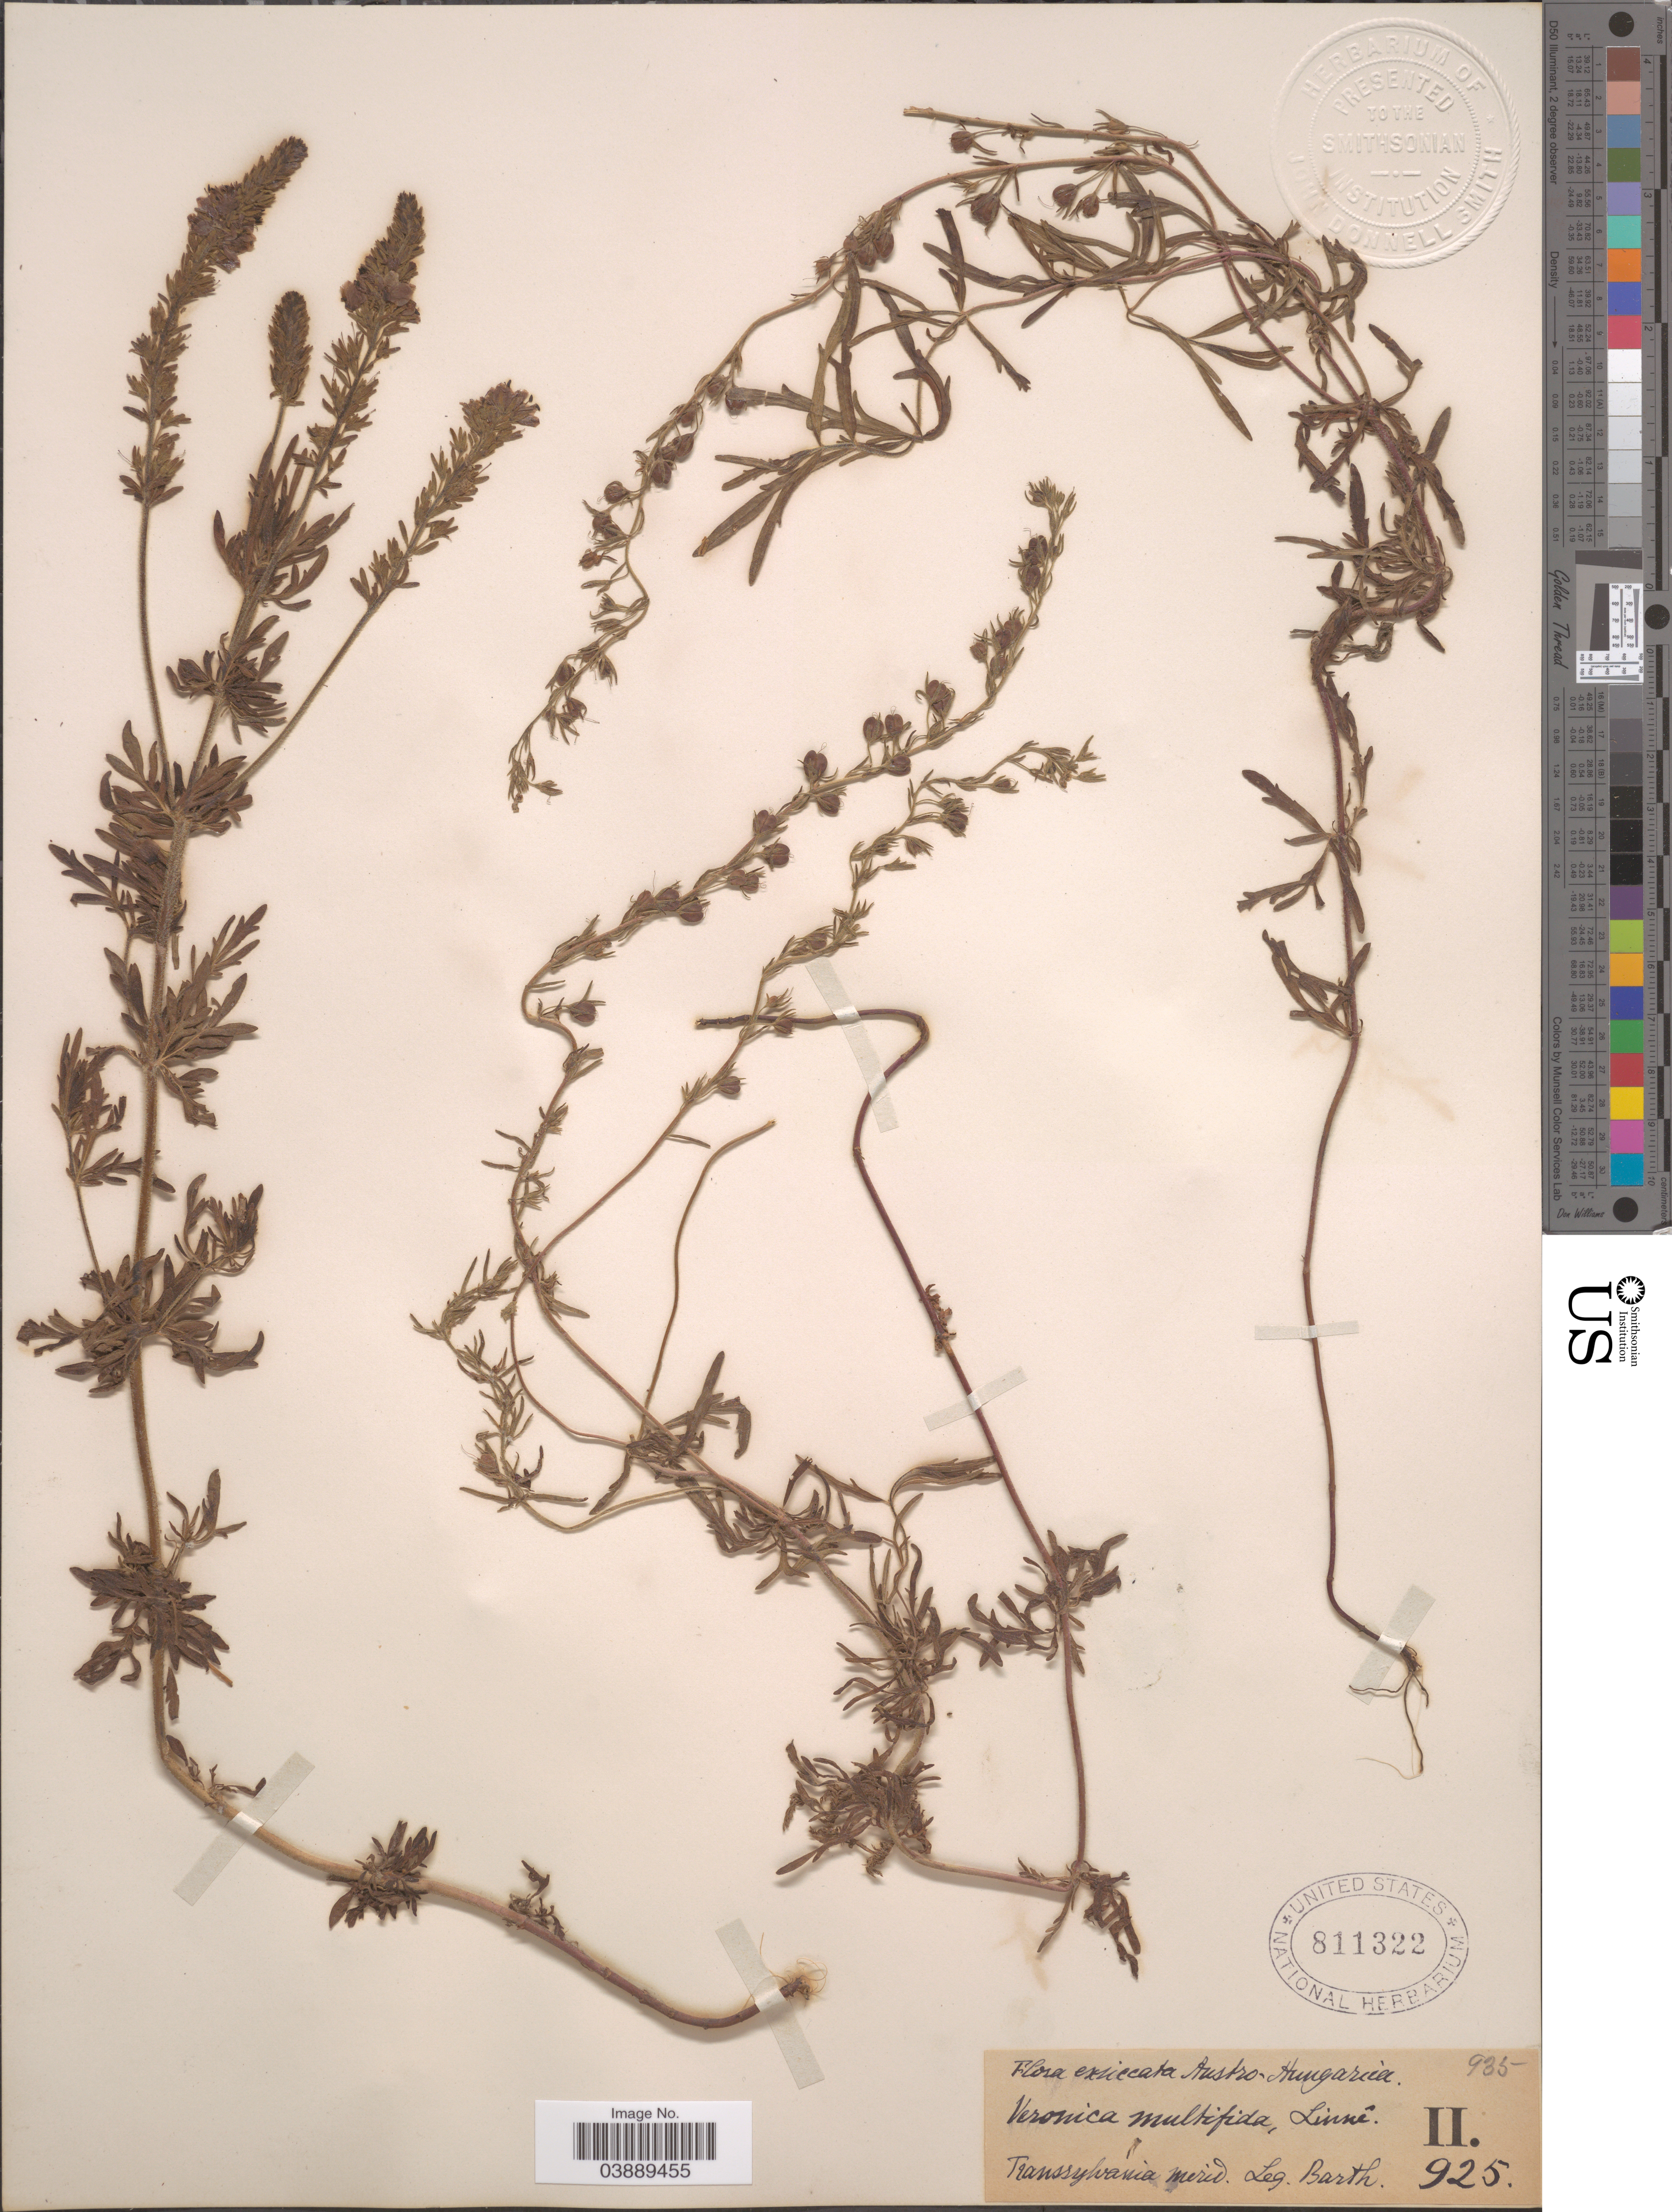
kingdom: Plantae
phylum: Tracheophyta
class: Magnoliopsida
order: Lamiales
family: Plantaginaceae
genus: Veronica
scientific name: Veronica multifida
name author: L.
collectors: Barth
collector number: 925?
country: Romania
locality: Austro-Hungarica. Transsylvania merid.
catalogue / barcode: US 811322